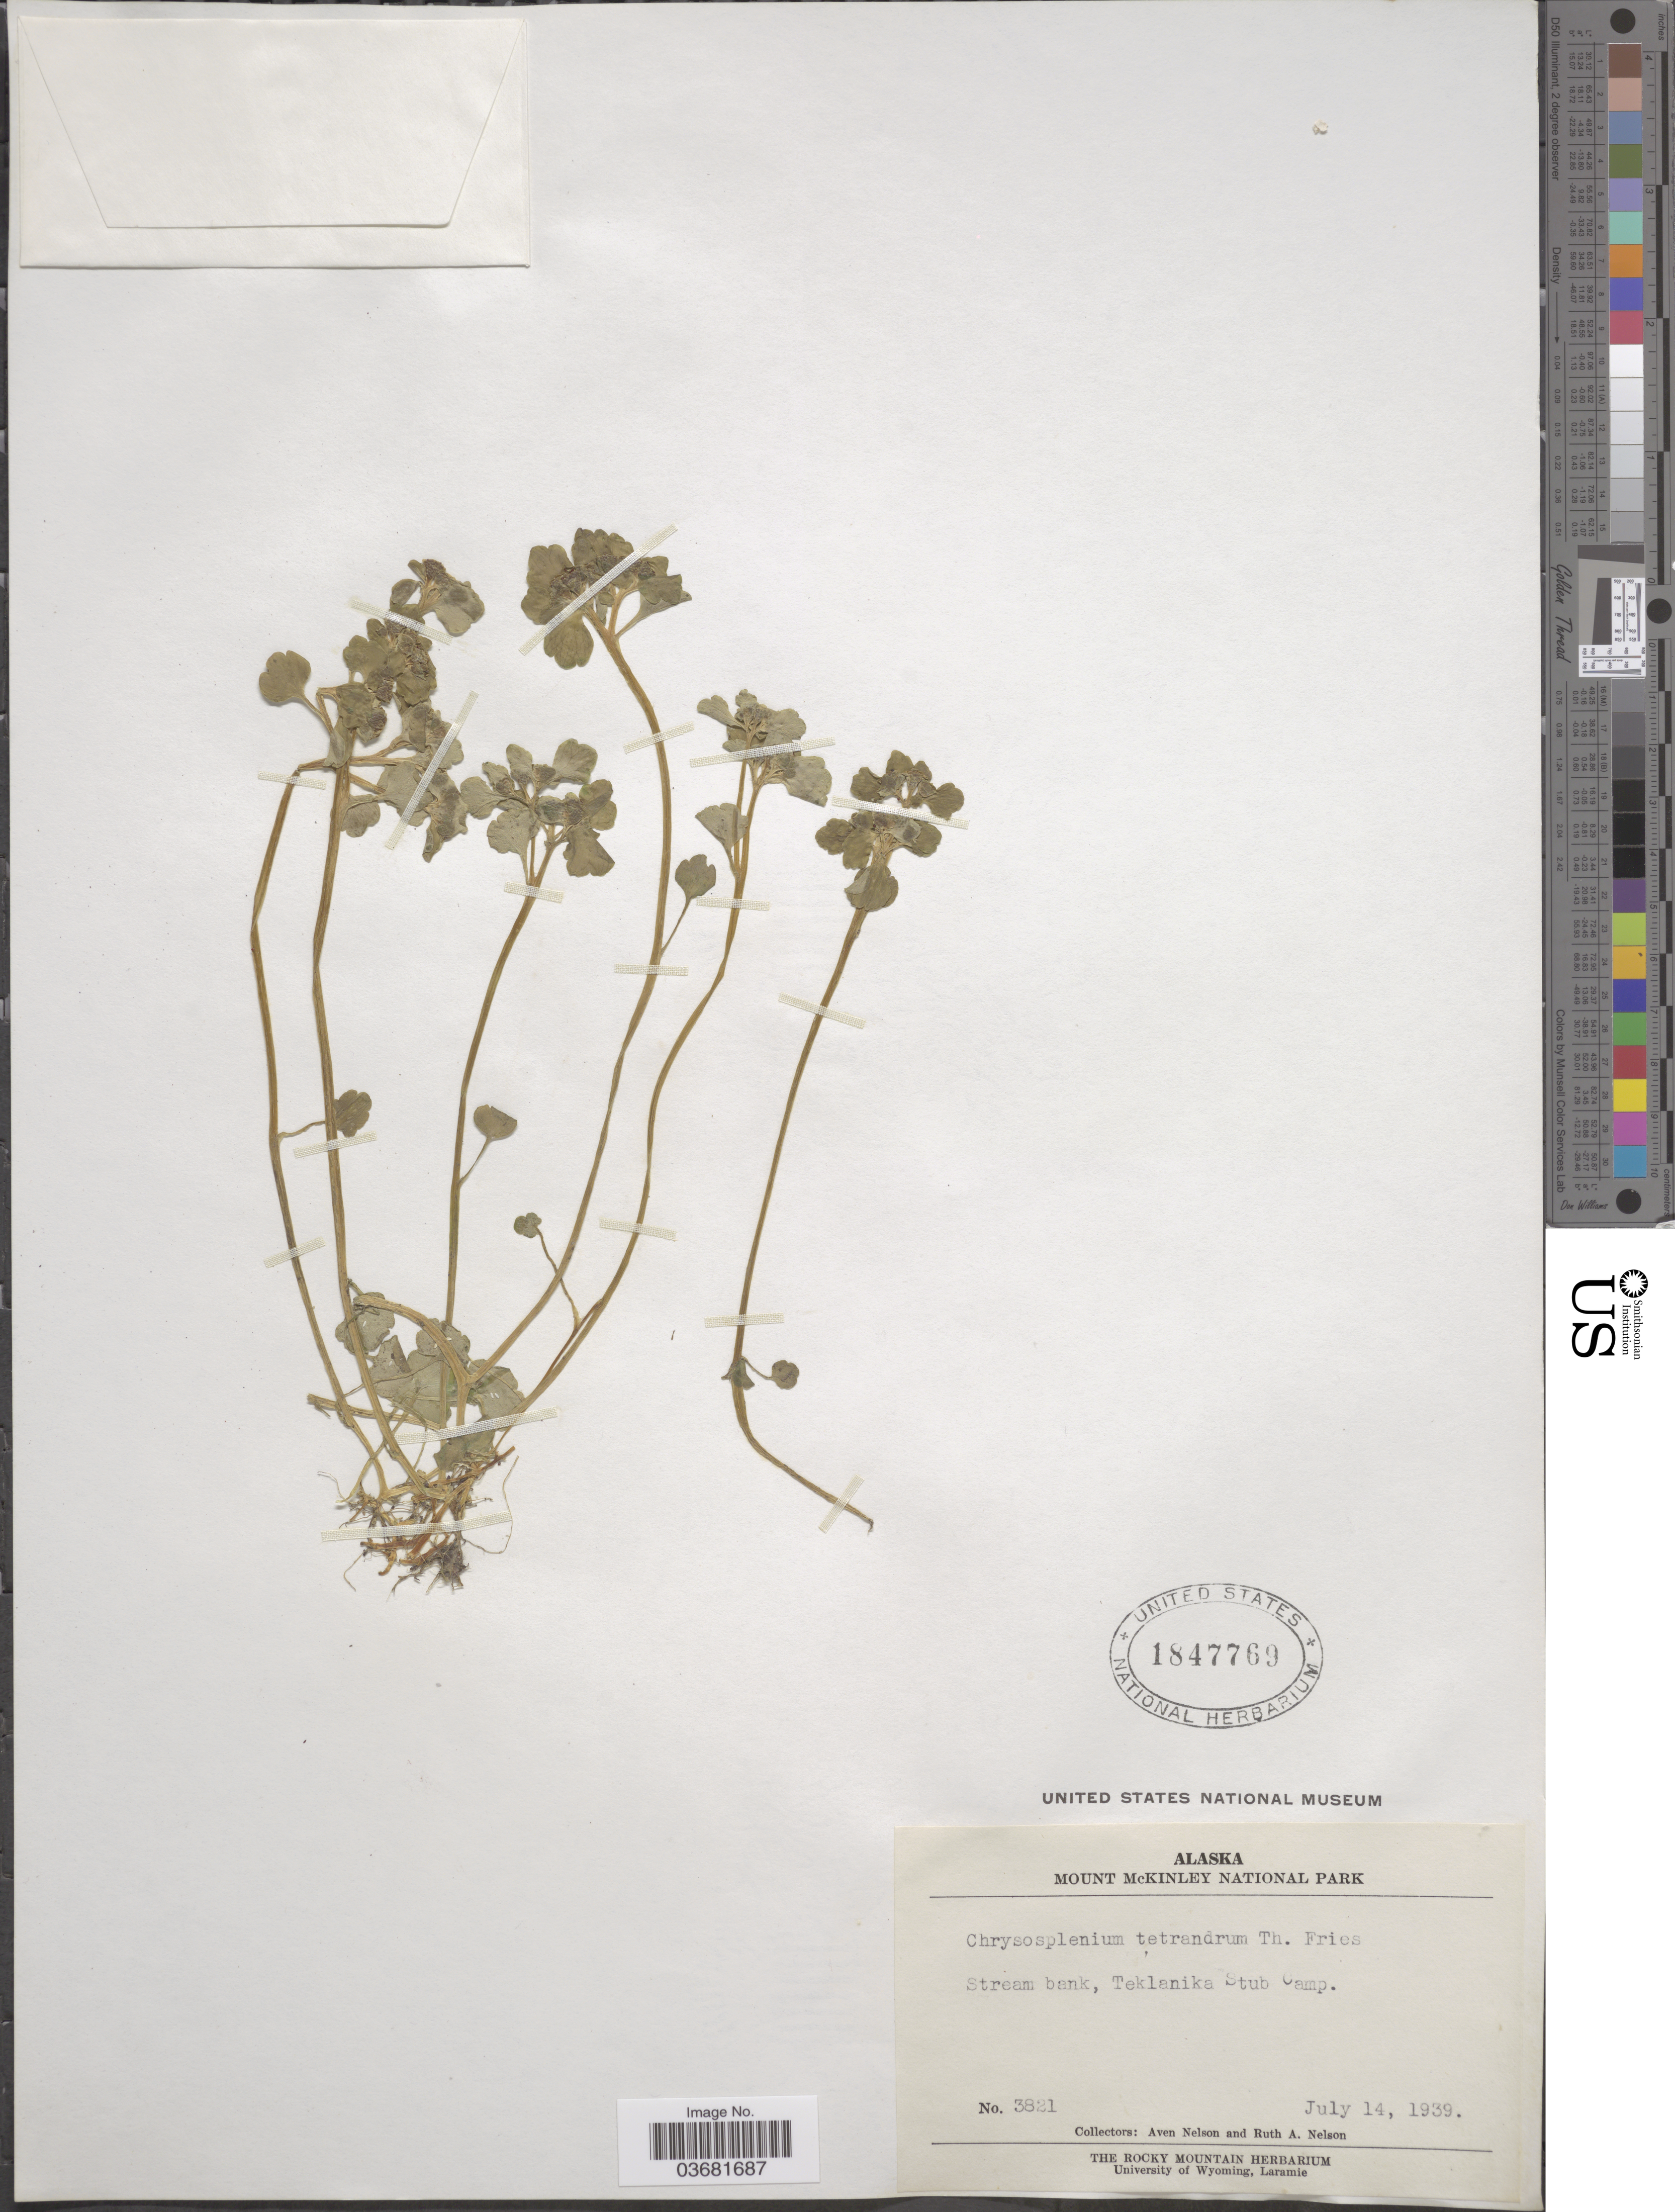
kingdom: Plantae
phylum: Tracheophyta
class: Magnoliopsida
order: Saxifragales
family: Saxifragaceae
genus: Chrysosplenium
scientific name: Chrysosplenium tetrandrum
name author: (N. Lund) Th. Fr.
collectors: A. Nelson & R. A. Nelson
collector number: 3821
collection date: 1939-07-14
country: United States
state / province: Alaska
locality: Mount McKinley National Park. Stream bank, Teklanika Stub Camp.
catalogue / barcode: US 1847769